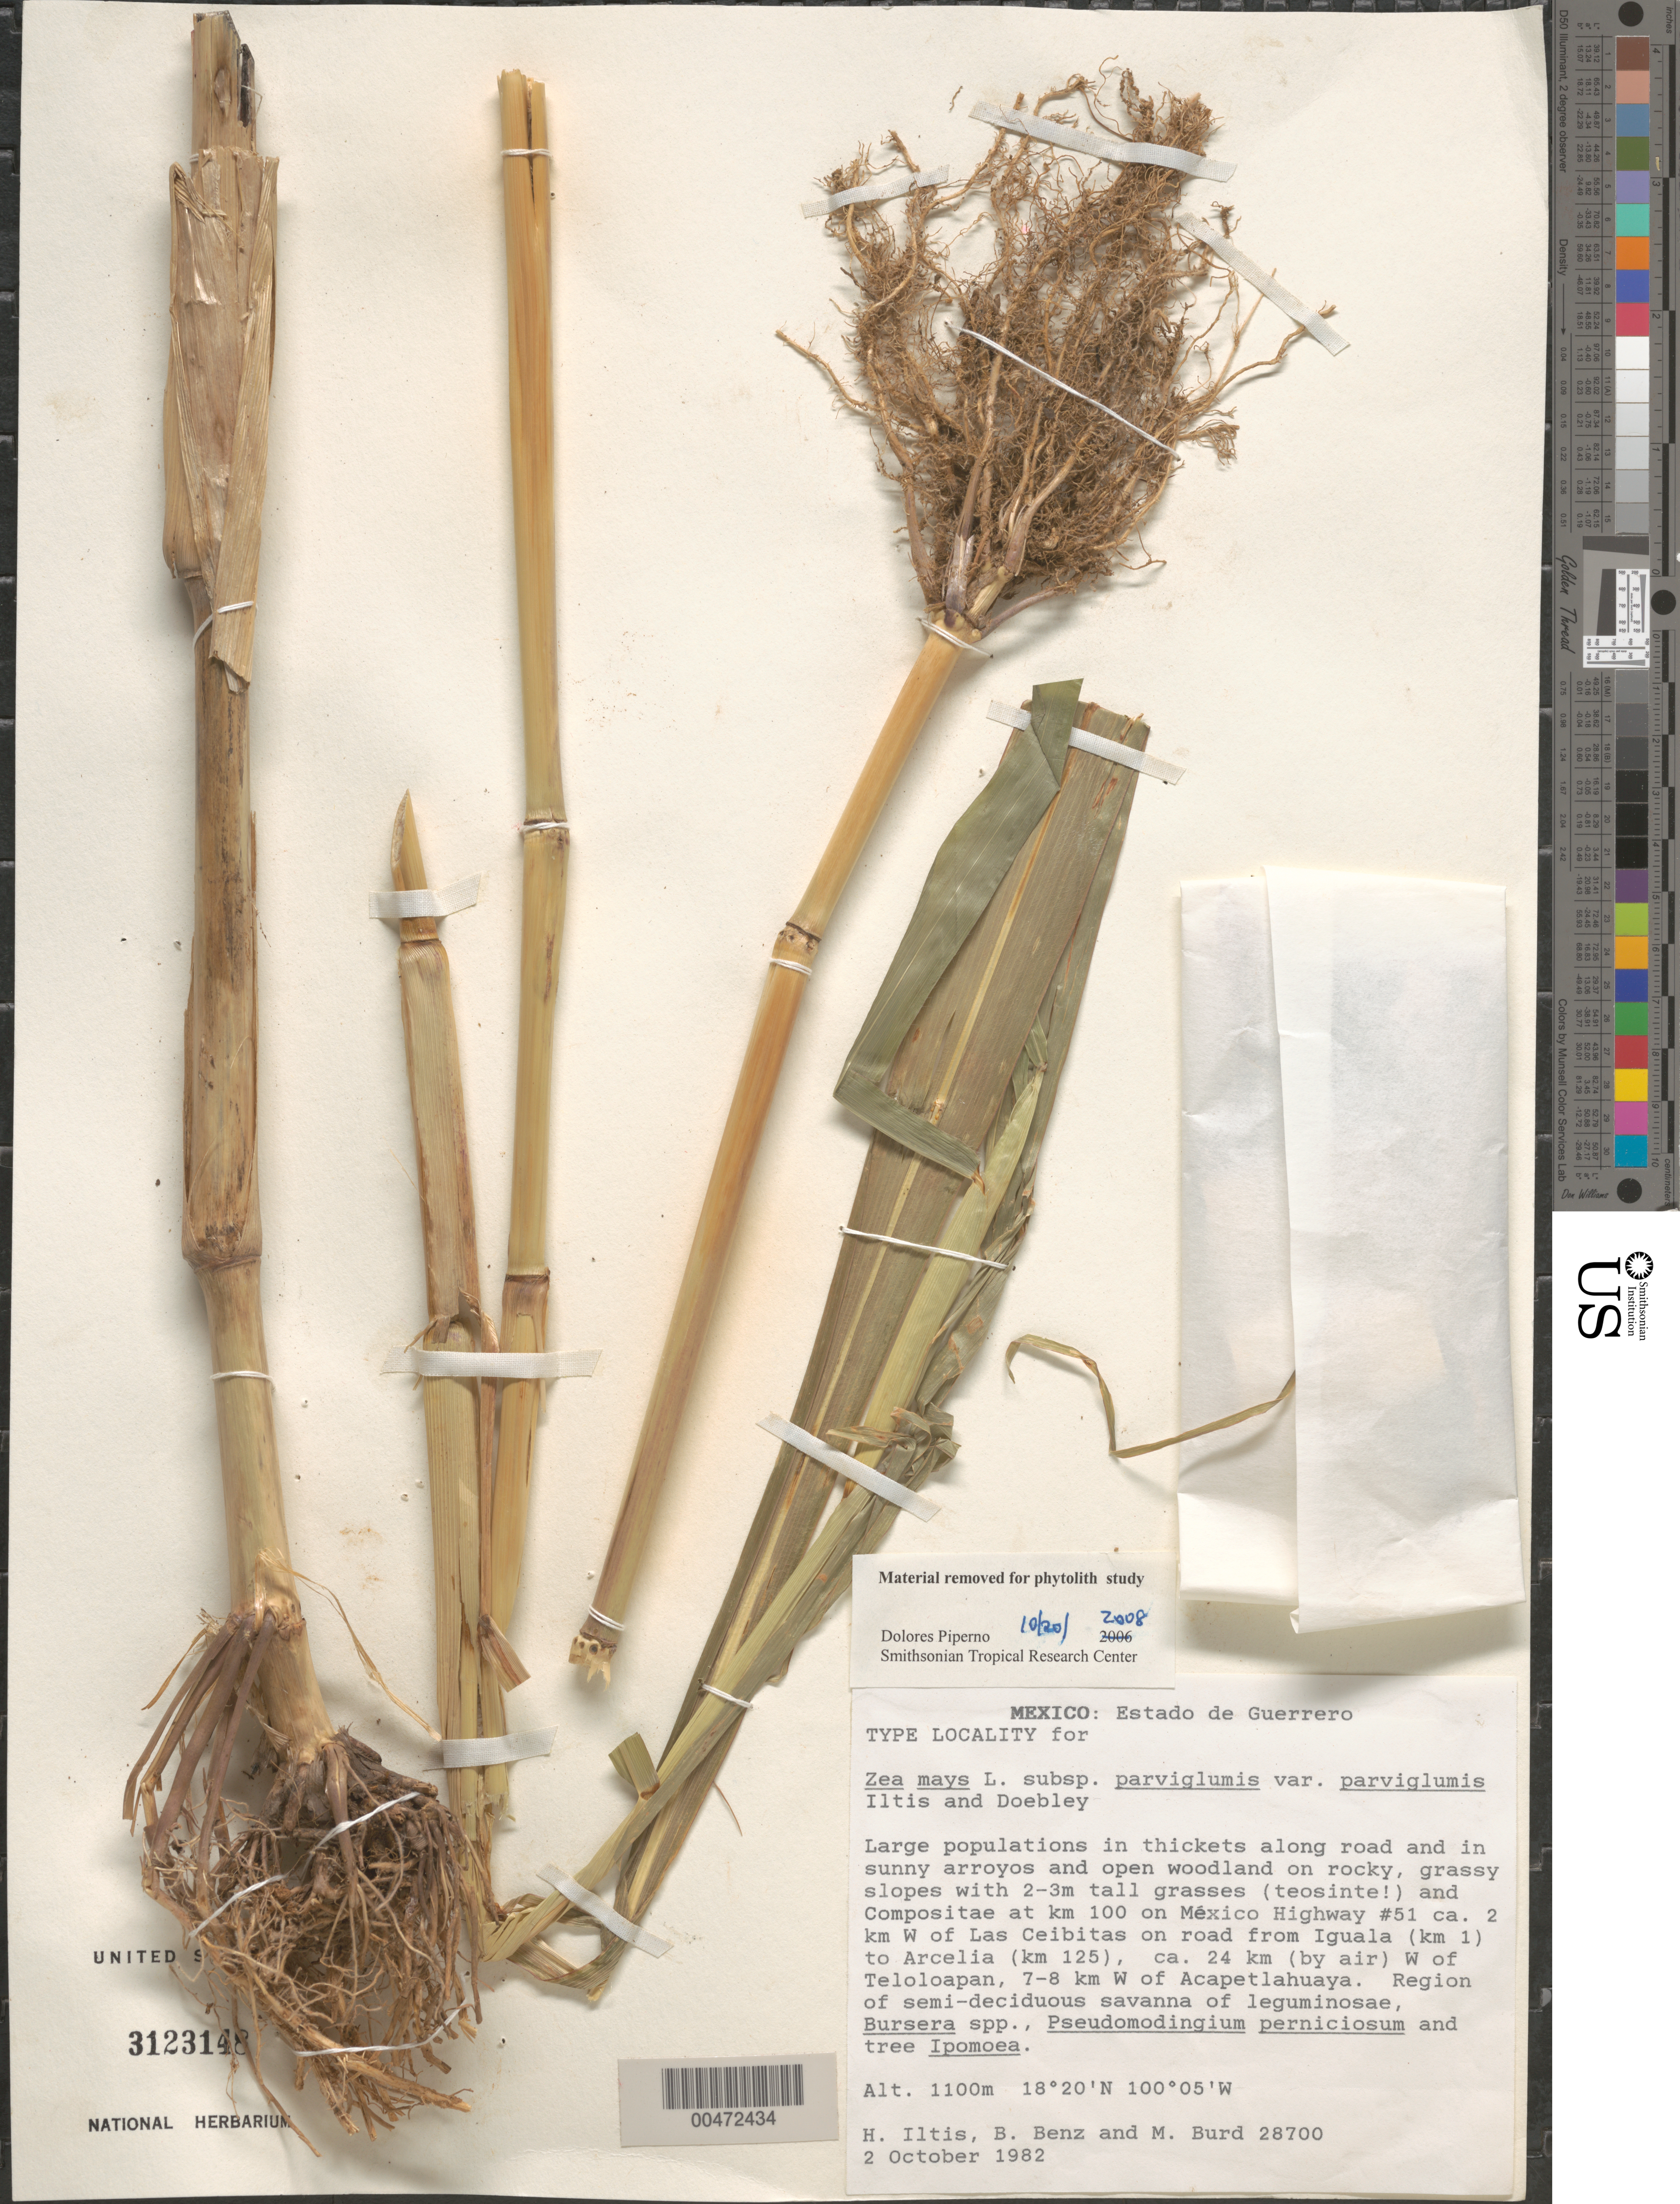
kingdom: Plantae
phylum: Tracheophyta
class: Liliopsida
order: Poales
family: Poaceae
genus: Zea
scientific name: Zea mays subsp. parviglumis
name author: Iltis & Doebley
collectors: H. H. Iltis, B. Benz & M. Burd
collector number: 28700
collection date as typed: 2 Oct 1982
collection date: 1982-10-02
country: Mexico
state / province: Guerrero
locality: Km 100 on MC Hwy 51 2 km W of Las Ceibitas on rd from Iguala (km 1) to Arcelia (km 125), 24 km W of Teloloapan, 7-8 km W of A...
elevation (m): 1100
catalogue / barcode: US 3123148